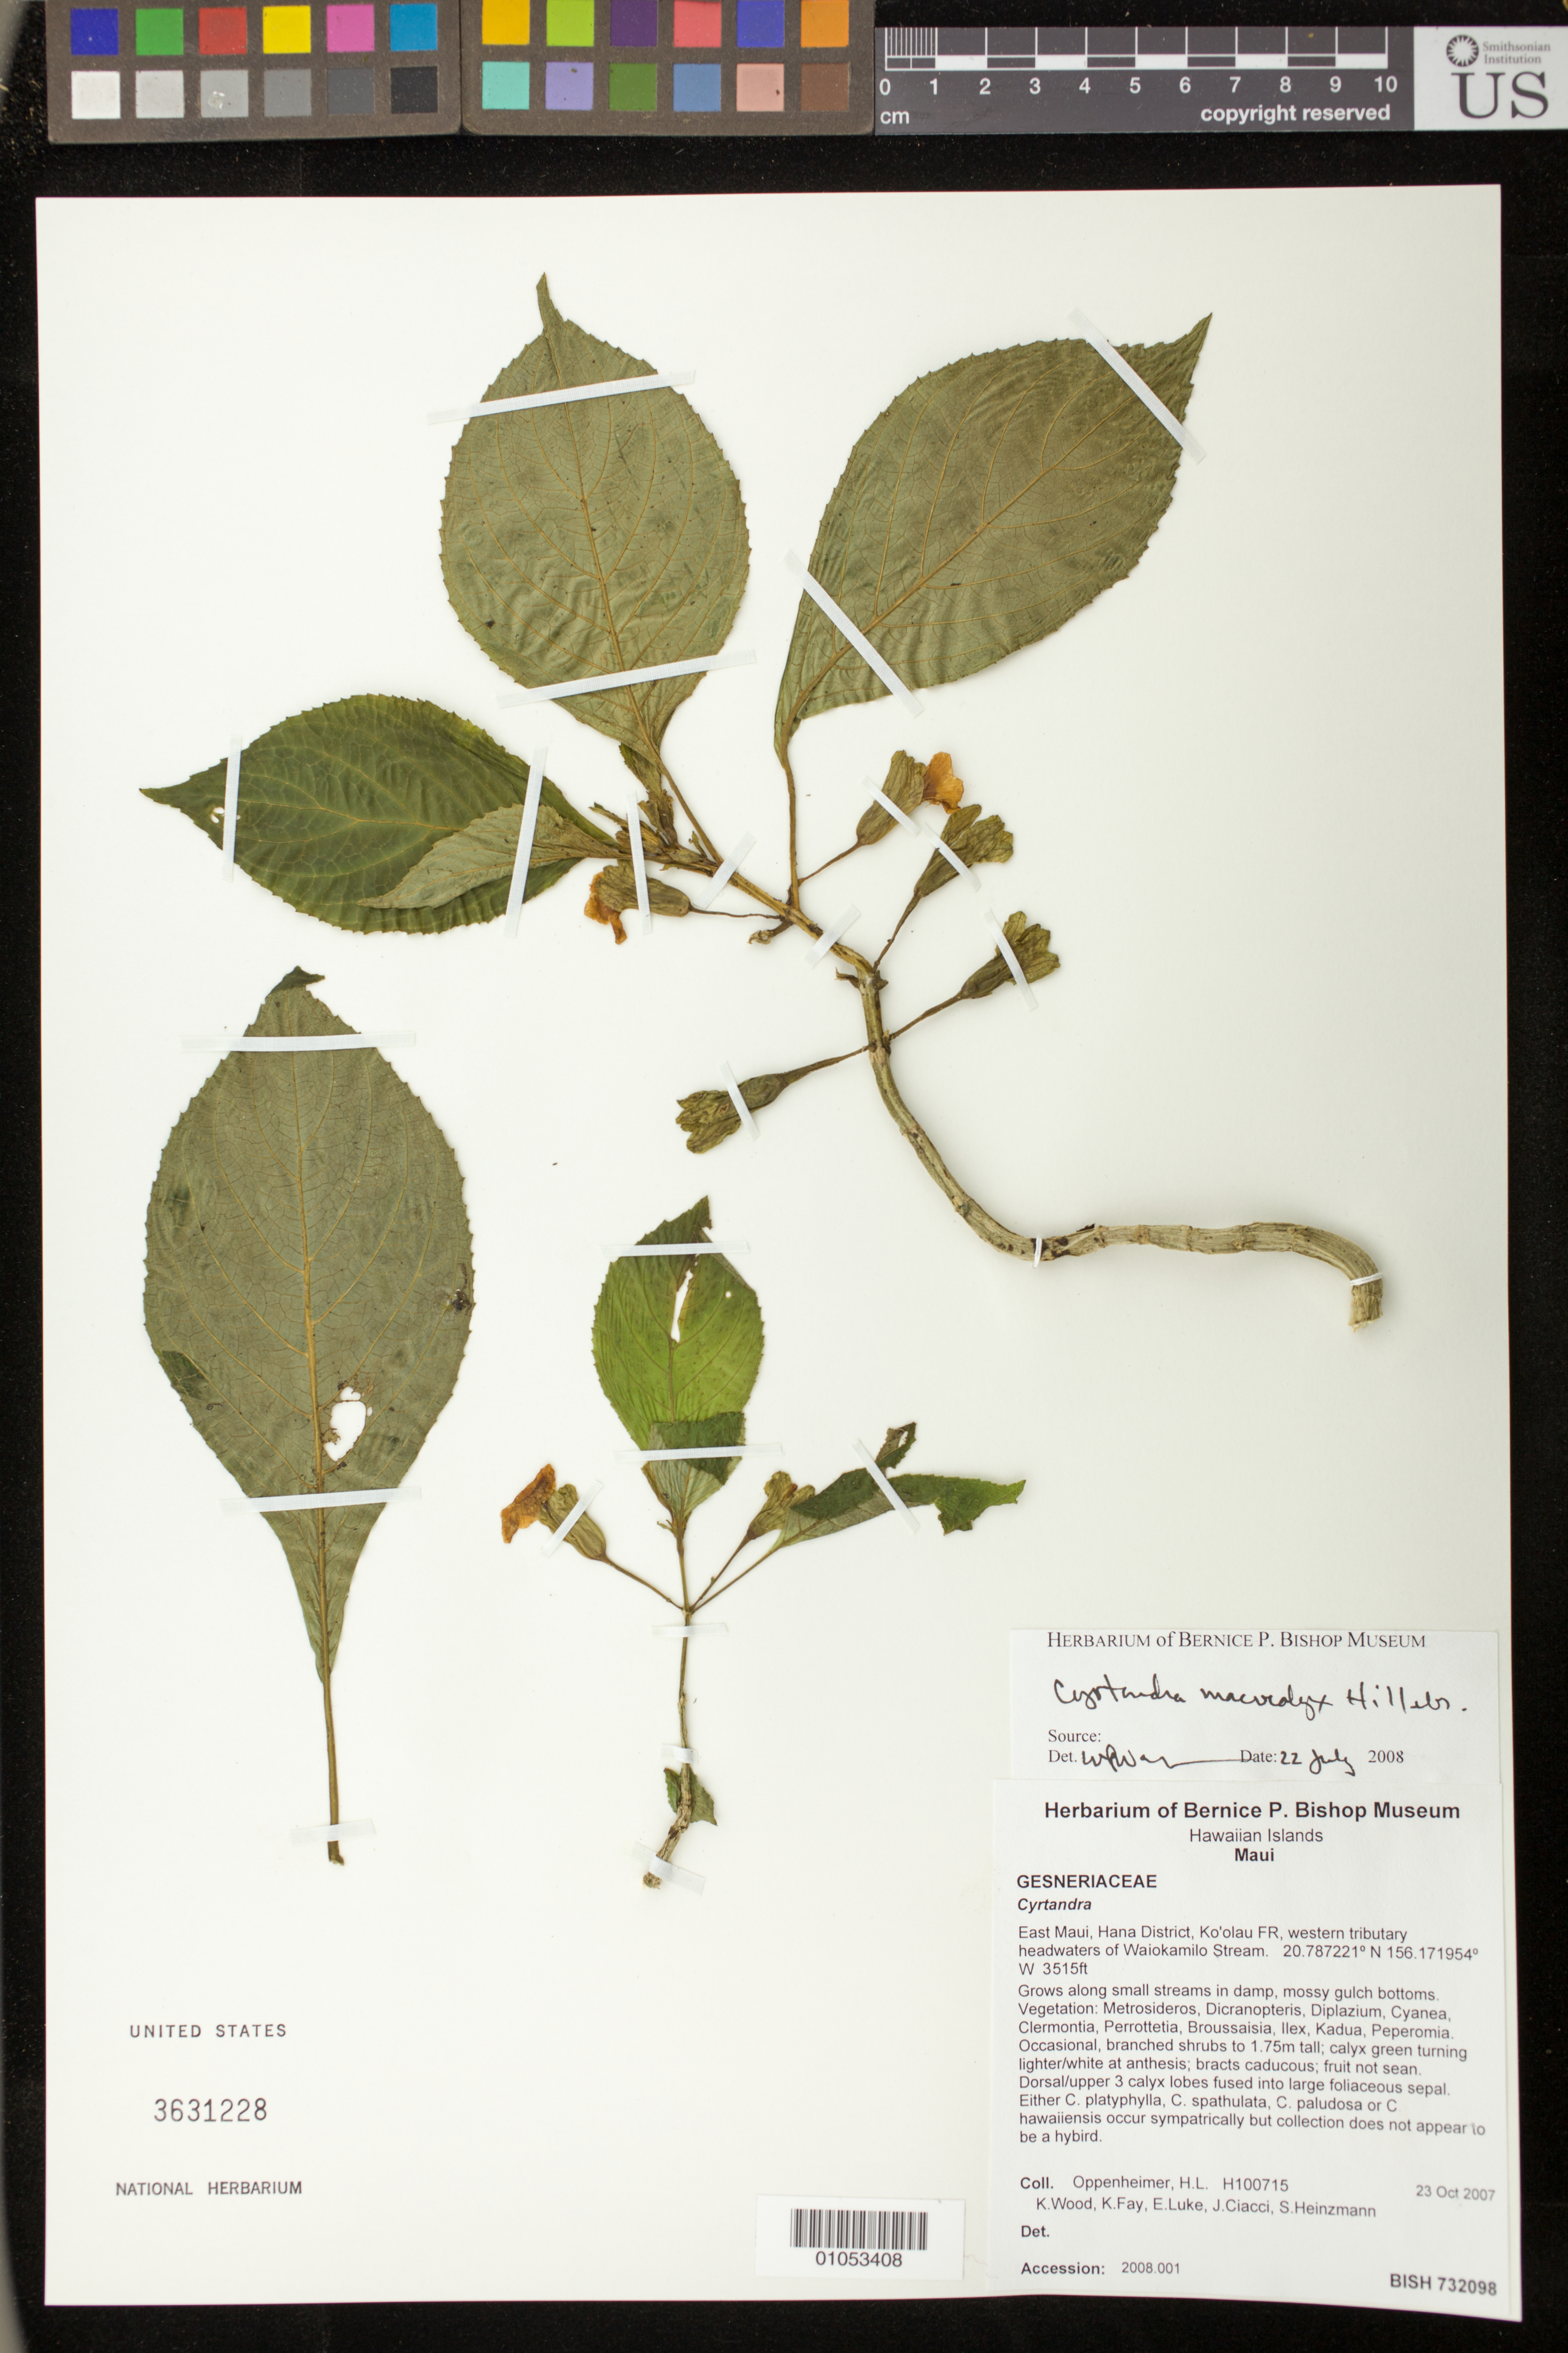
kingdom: Plantae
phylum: Tracheophyta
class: Magnoliopsida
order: Lamiales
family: Gesneriaceae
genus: Cyrtandra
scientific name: Cyrtandra macrocalyx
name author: Hillebr.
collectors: H. L. Oppenheimer, K. Wood, K. Fay & E. Luke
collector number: H100715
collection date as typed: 23 Oct 2007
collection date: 2007-10-23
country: United States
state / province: Hawaii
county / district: Maui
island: Maui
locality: East Maui, Hana District, Ko'olau FR, western tributary headwaters of Waiokamilo Stream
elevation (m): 1071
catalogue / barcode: US 3631228